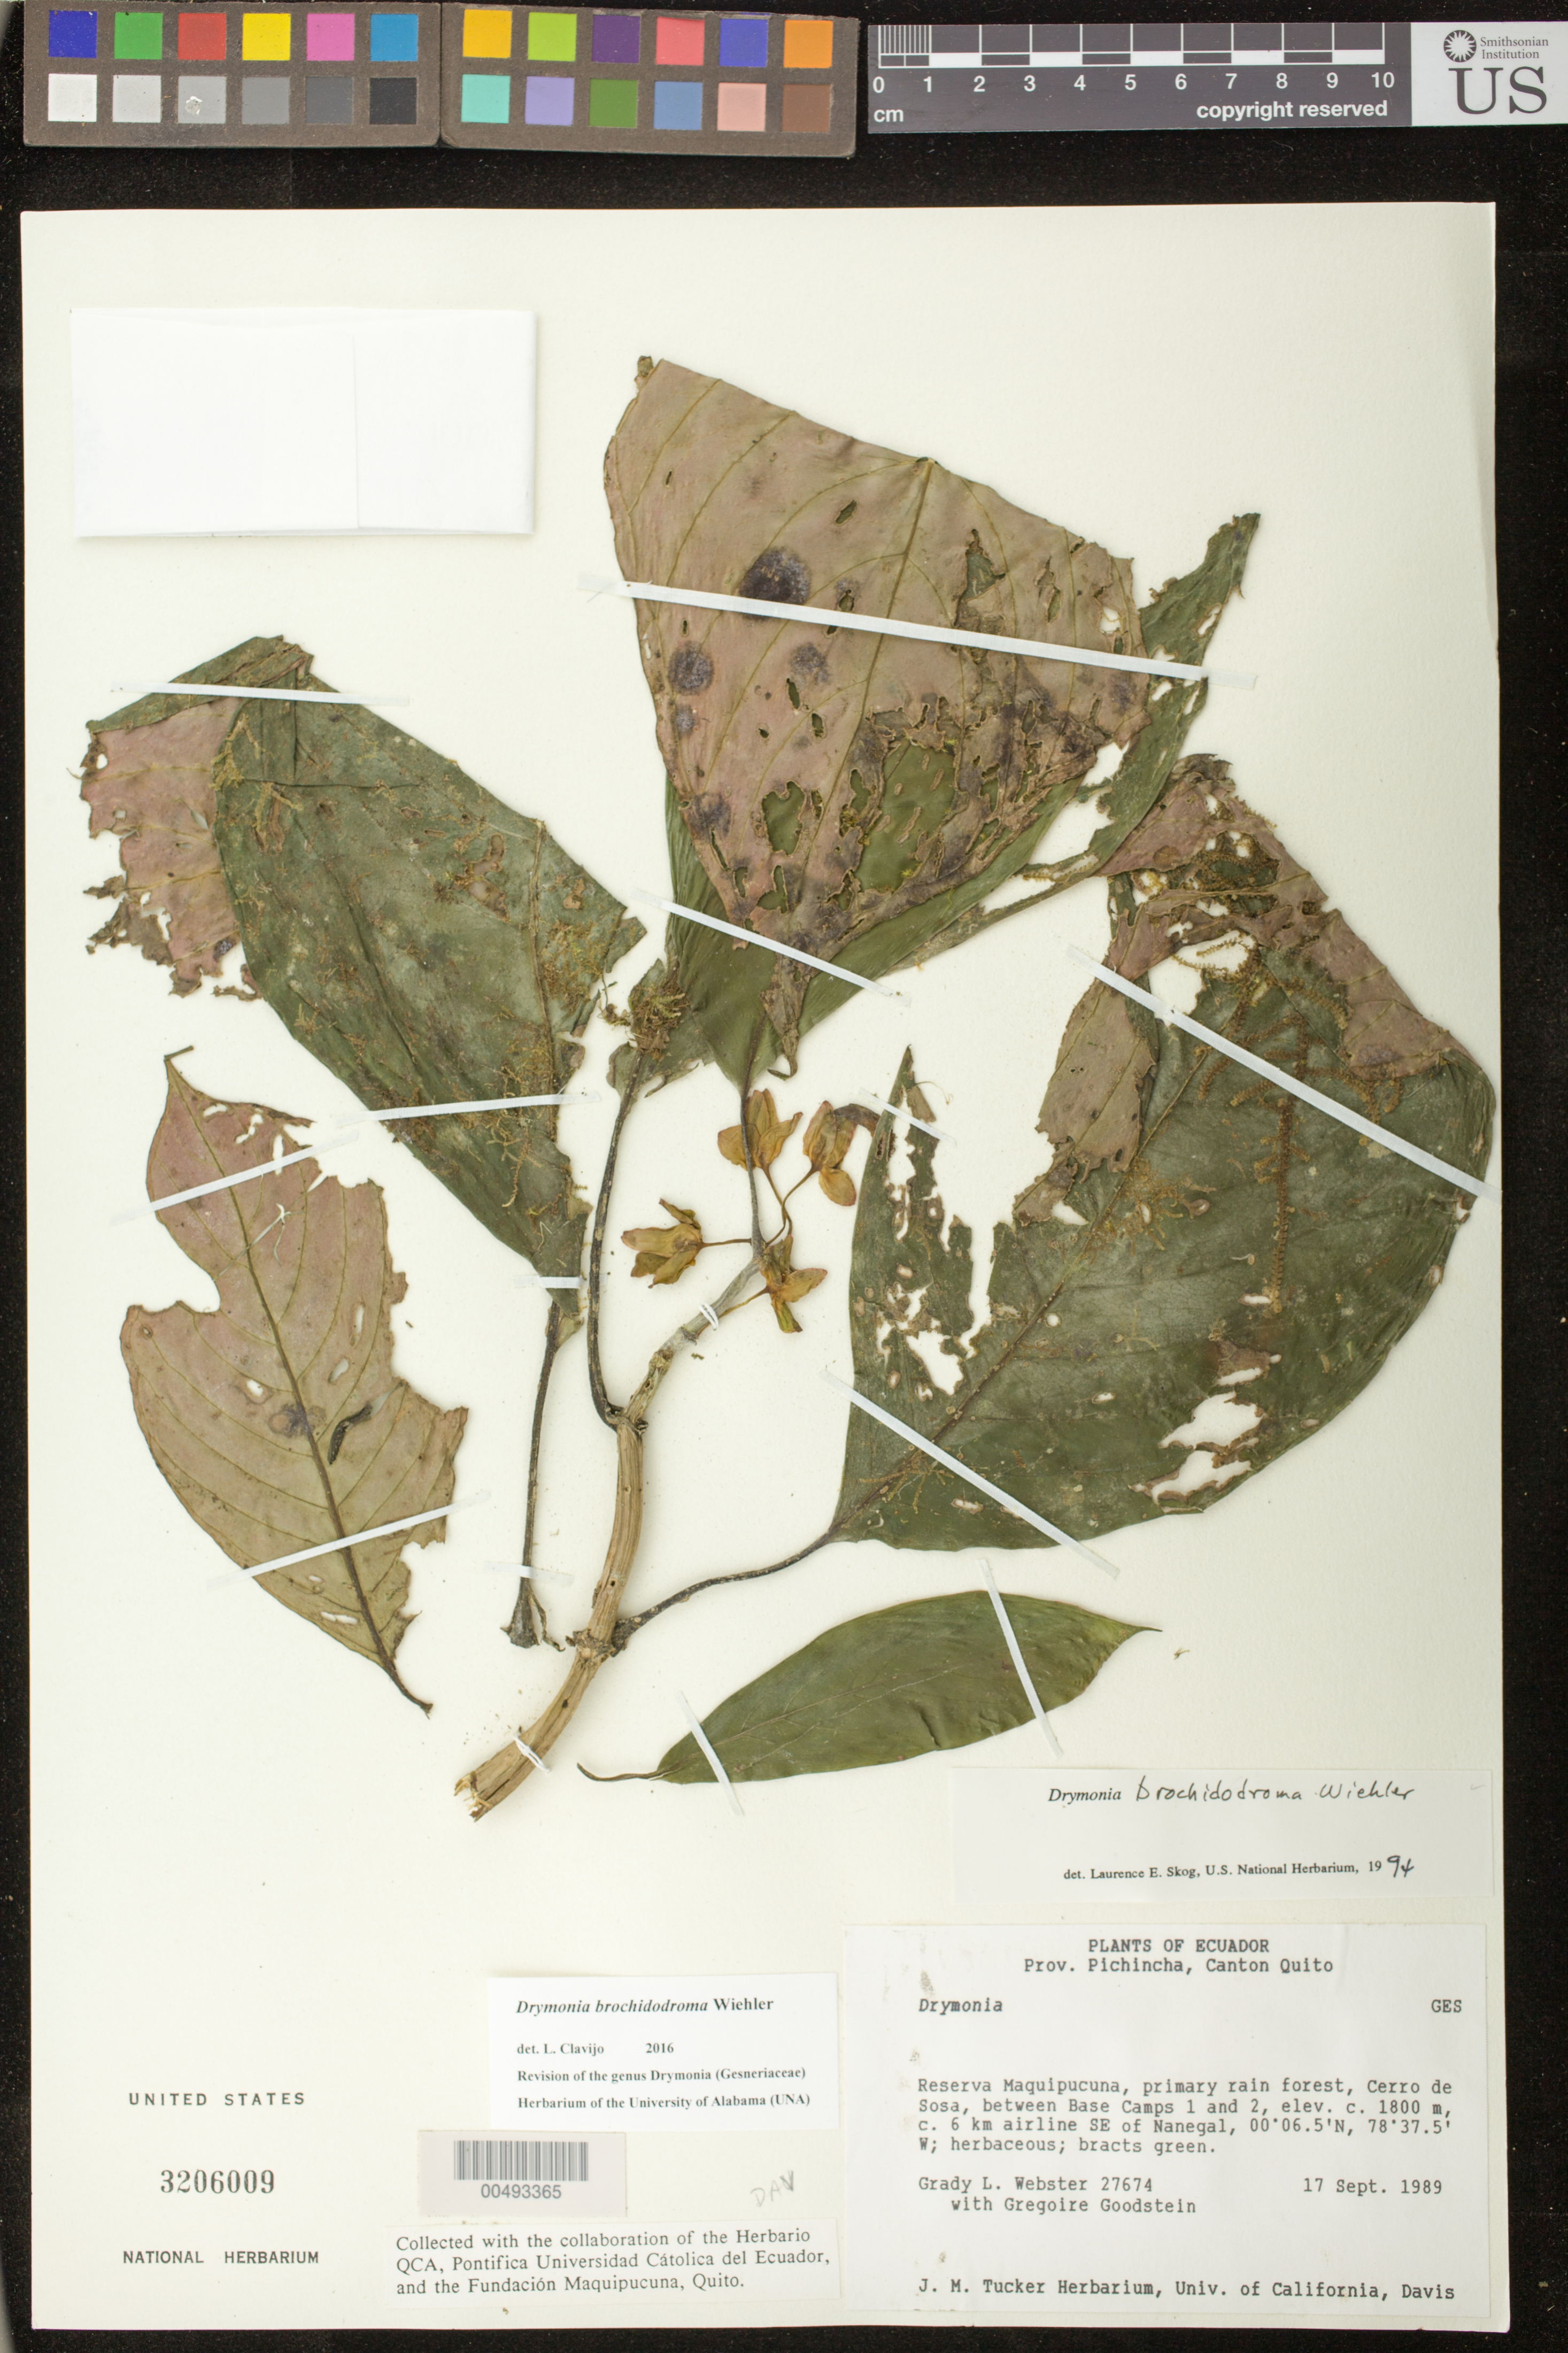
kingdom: Plantae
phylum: Tracheophyta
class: Magnoliopsida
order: Lamiales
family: Gesneriaceae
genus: Drymonia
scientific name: Drymonia brochidodroma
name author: Wiehler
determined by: Skog, Laurence E.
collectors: G. L. Webster & G. Goodstein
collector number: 27674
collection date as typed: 17 Sep 1989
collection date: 1989-09-17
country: Ecuador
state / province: Pichincha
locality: Canton Quito, Reserva Maquipucuna, Cerro de Sosa, between Base Camps 1 and 2, c. 6 km airline SE of Nanegal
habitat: Primary rain forest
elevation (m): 1800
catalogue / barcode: US 3206009